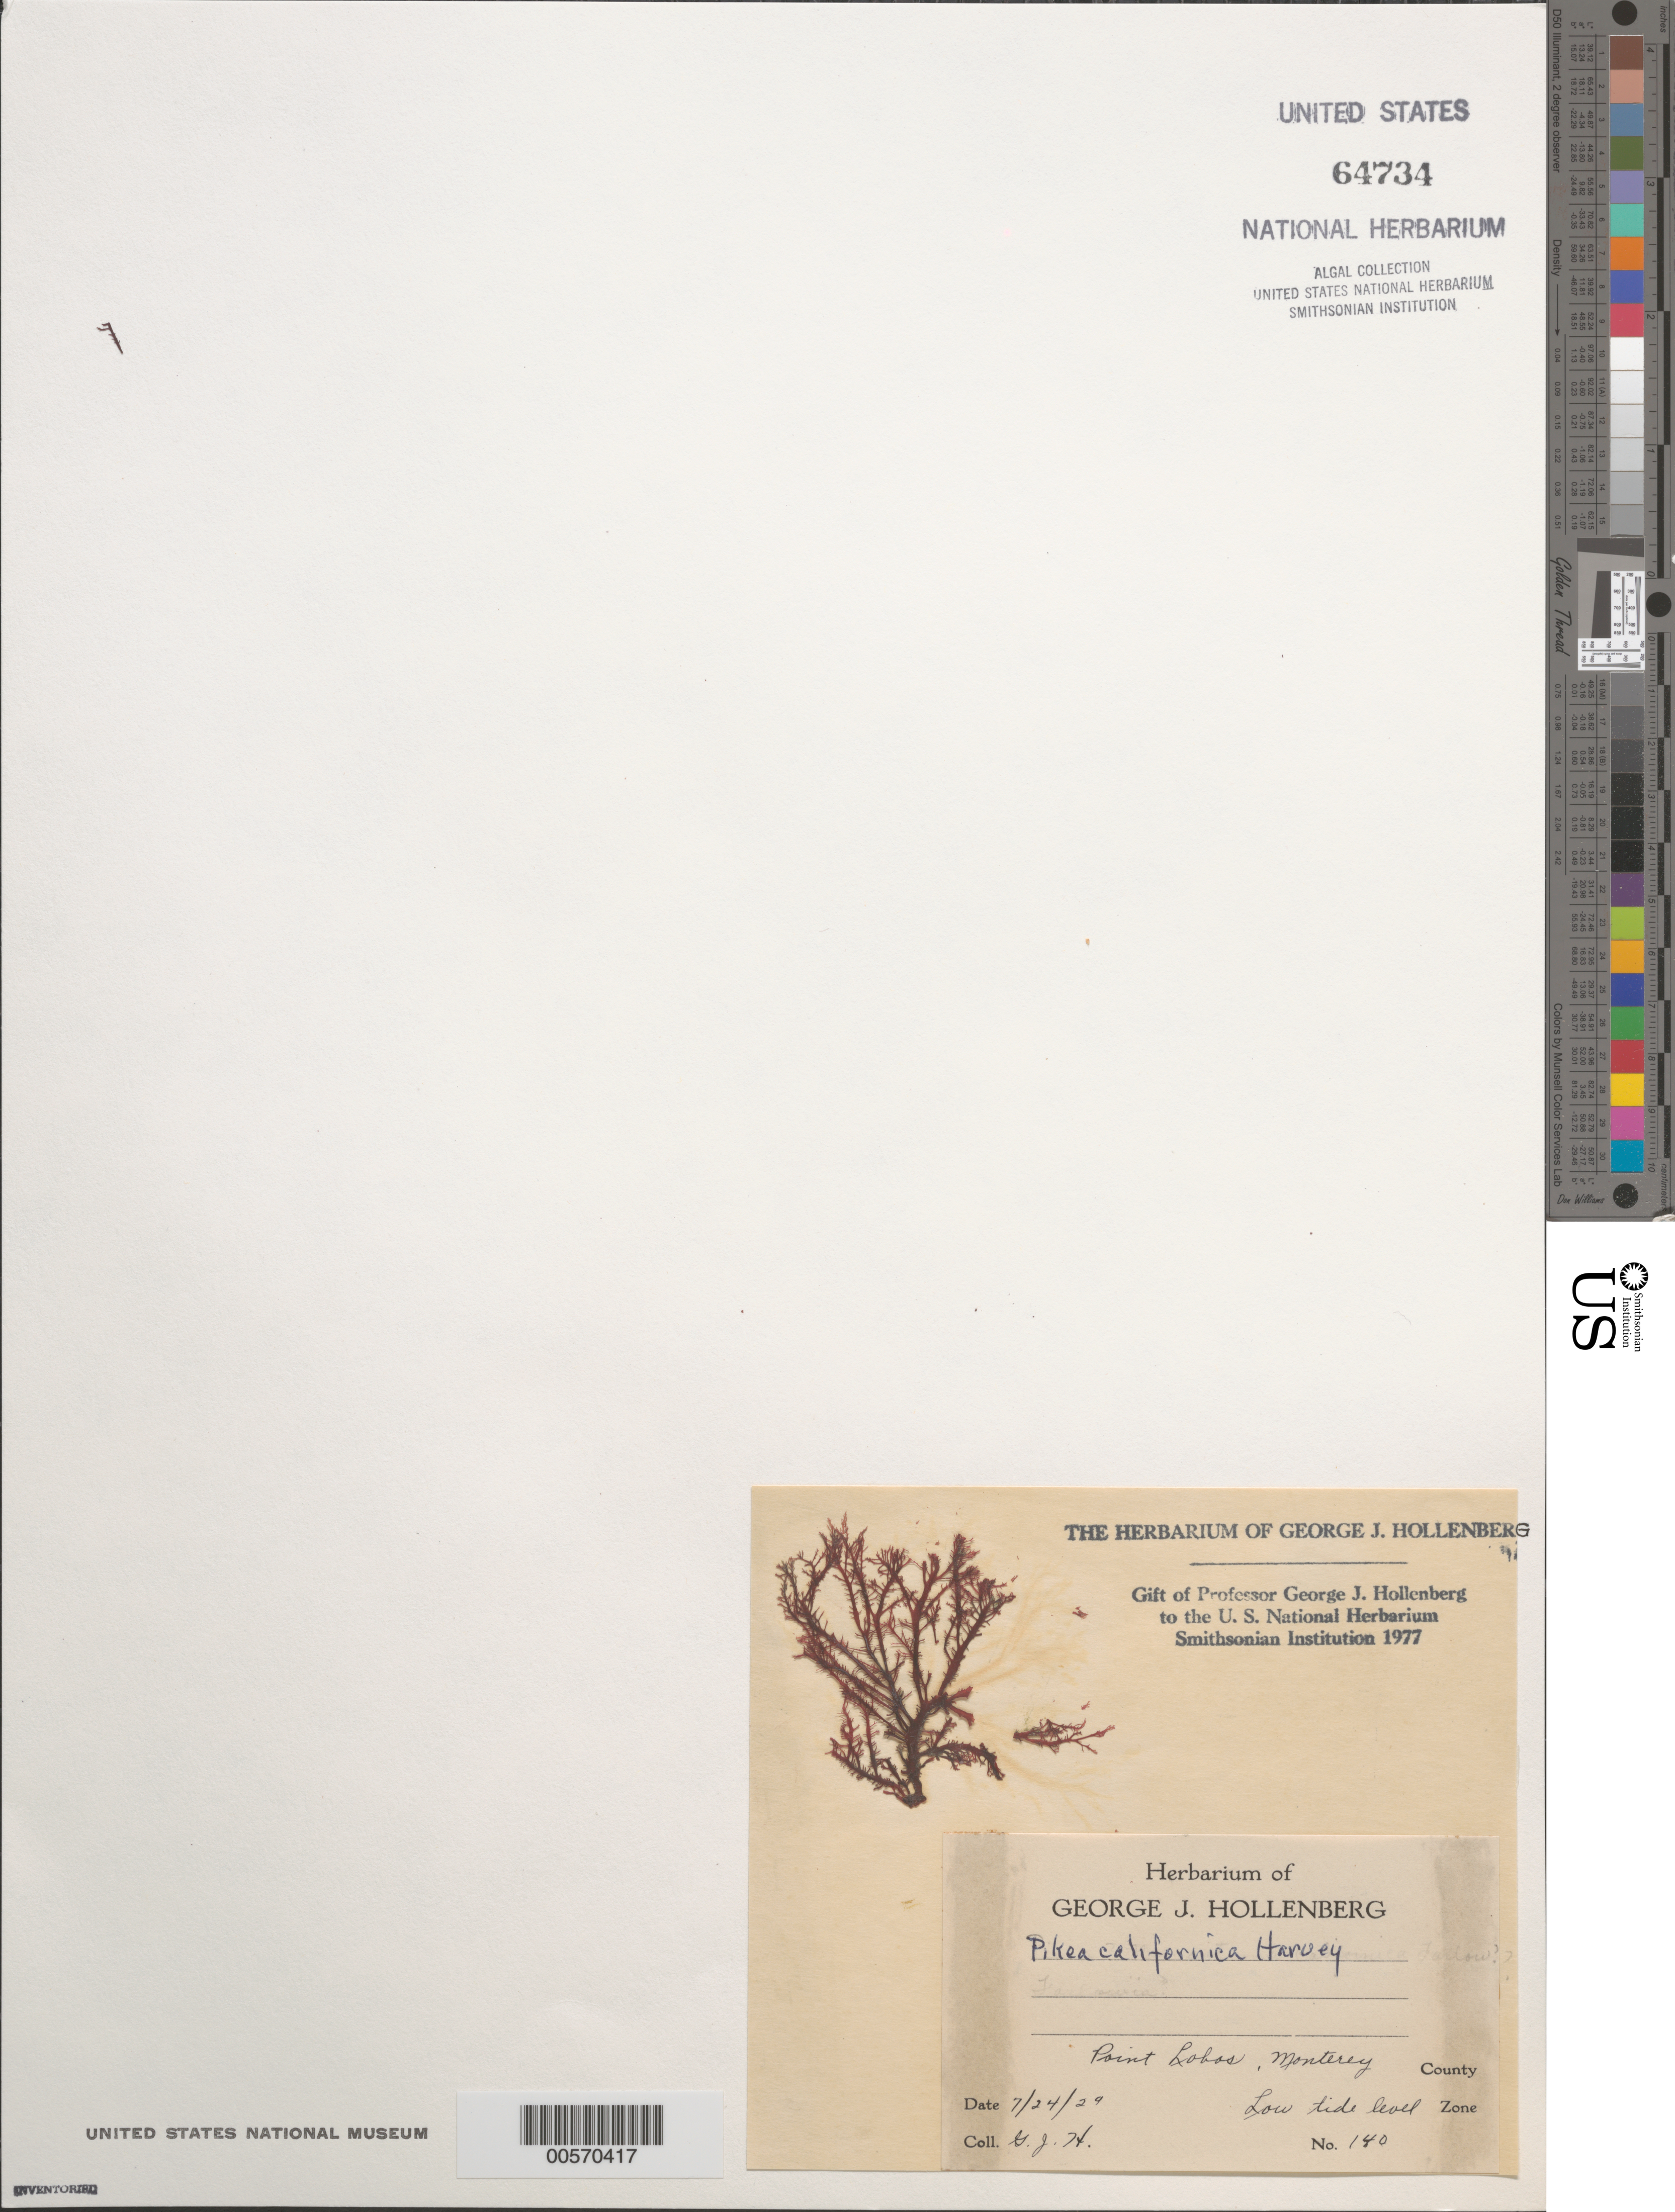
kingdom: Plantae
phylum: Rhodophyta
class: Florideophyceae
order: Gigartinales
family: Dumontiaceae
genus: Pikea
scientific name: Pikea californica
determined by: Hollenberg, George J.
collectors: G. Hollenberg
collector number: GJH 140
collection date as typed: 24 Jul 1929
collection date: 1929-07-24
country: United States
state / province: California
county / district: Monterey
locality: Point Lobos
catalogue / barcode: US 64734